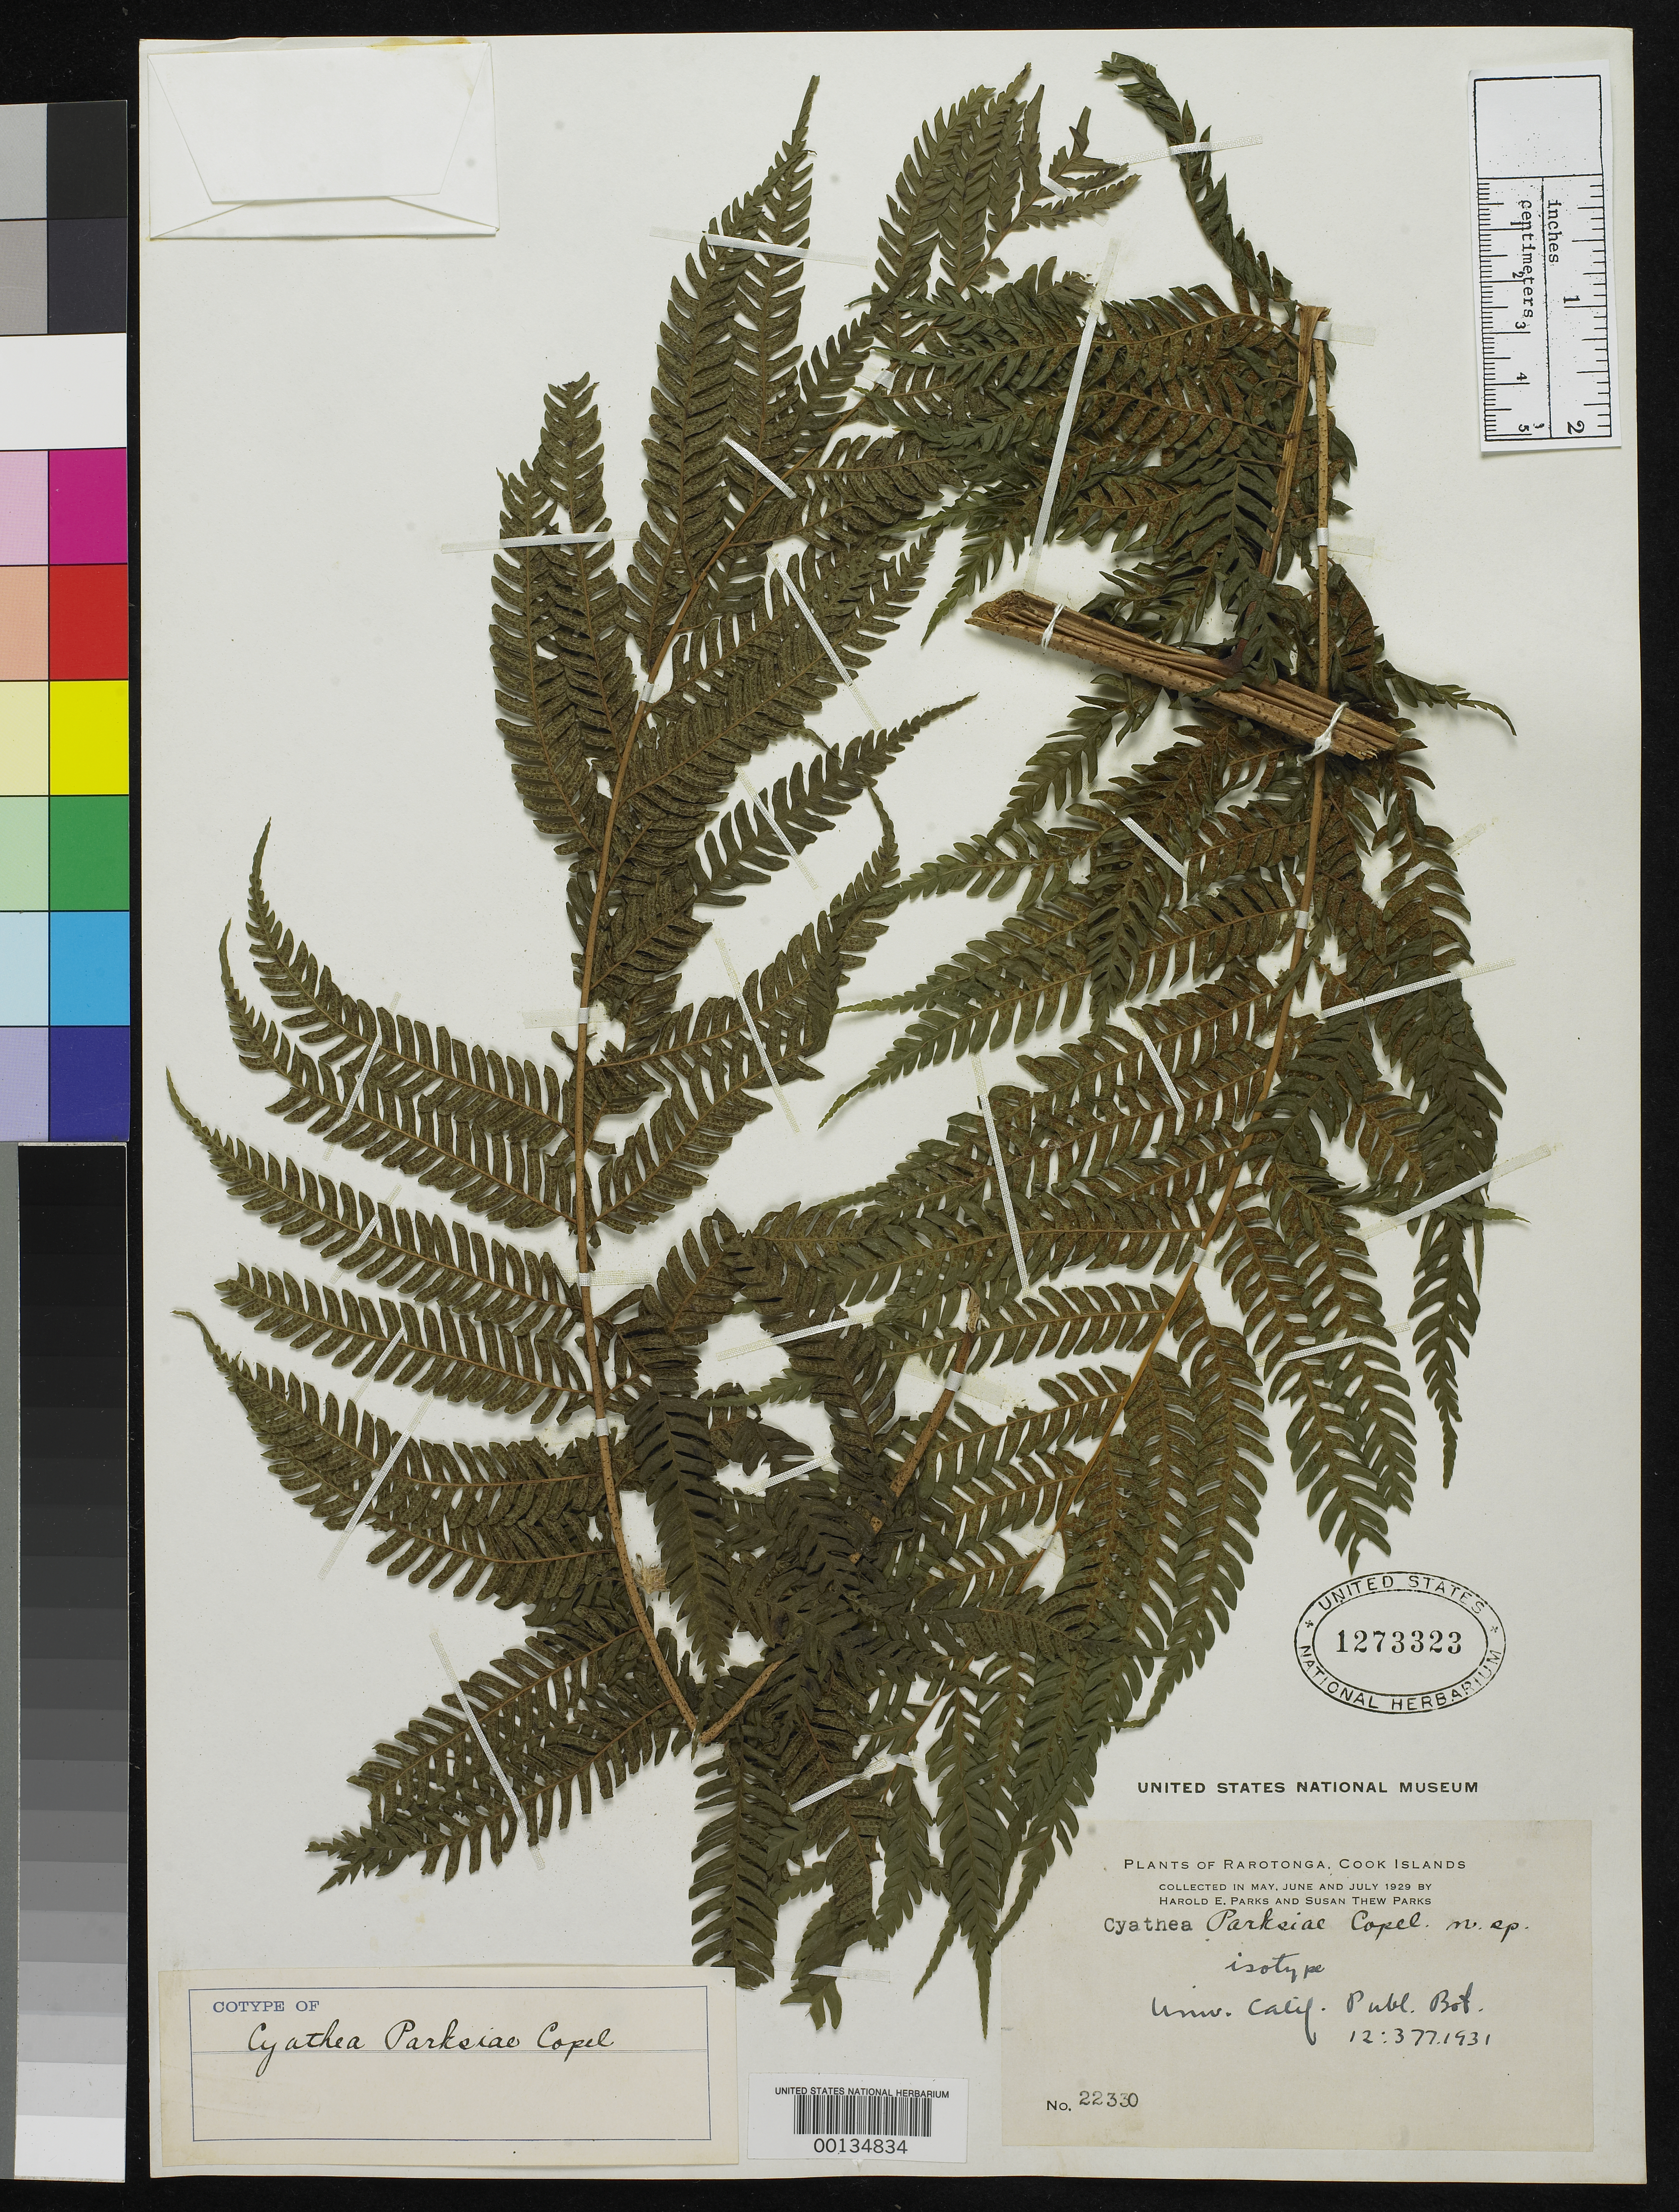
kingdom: Plantae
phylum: Tracheophyta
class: Polypodiopsida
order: Cyatheales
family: Cyatheaceae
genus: Cyathea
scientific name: Cyathea parksiae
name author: Copel.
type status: Type Collection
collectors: H. E. Parks & S. Parks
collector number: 22330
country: Cook Islands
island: Rarotonga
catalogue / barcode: US 1273323